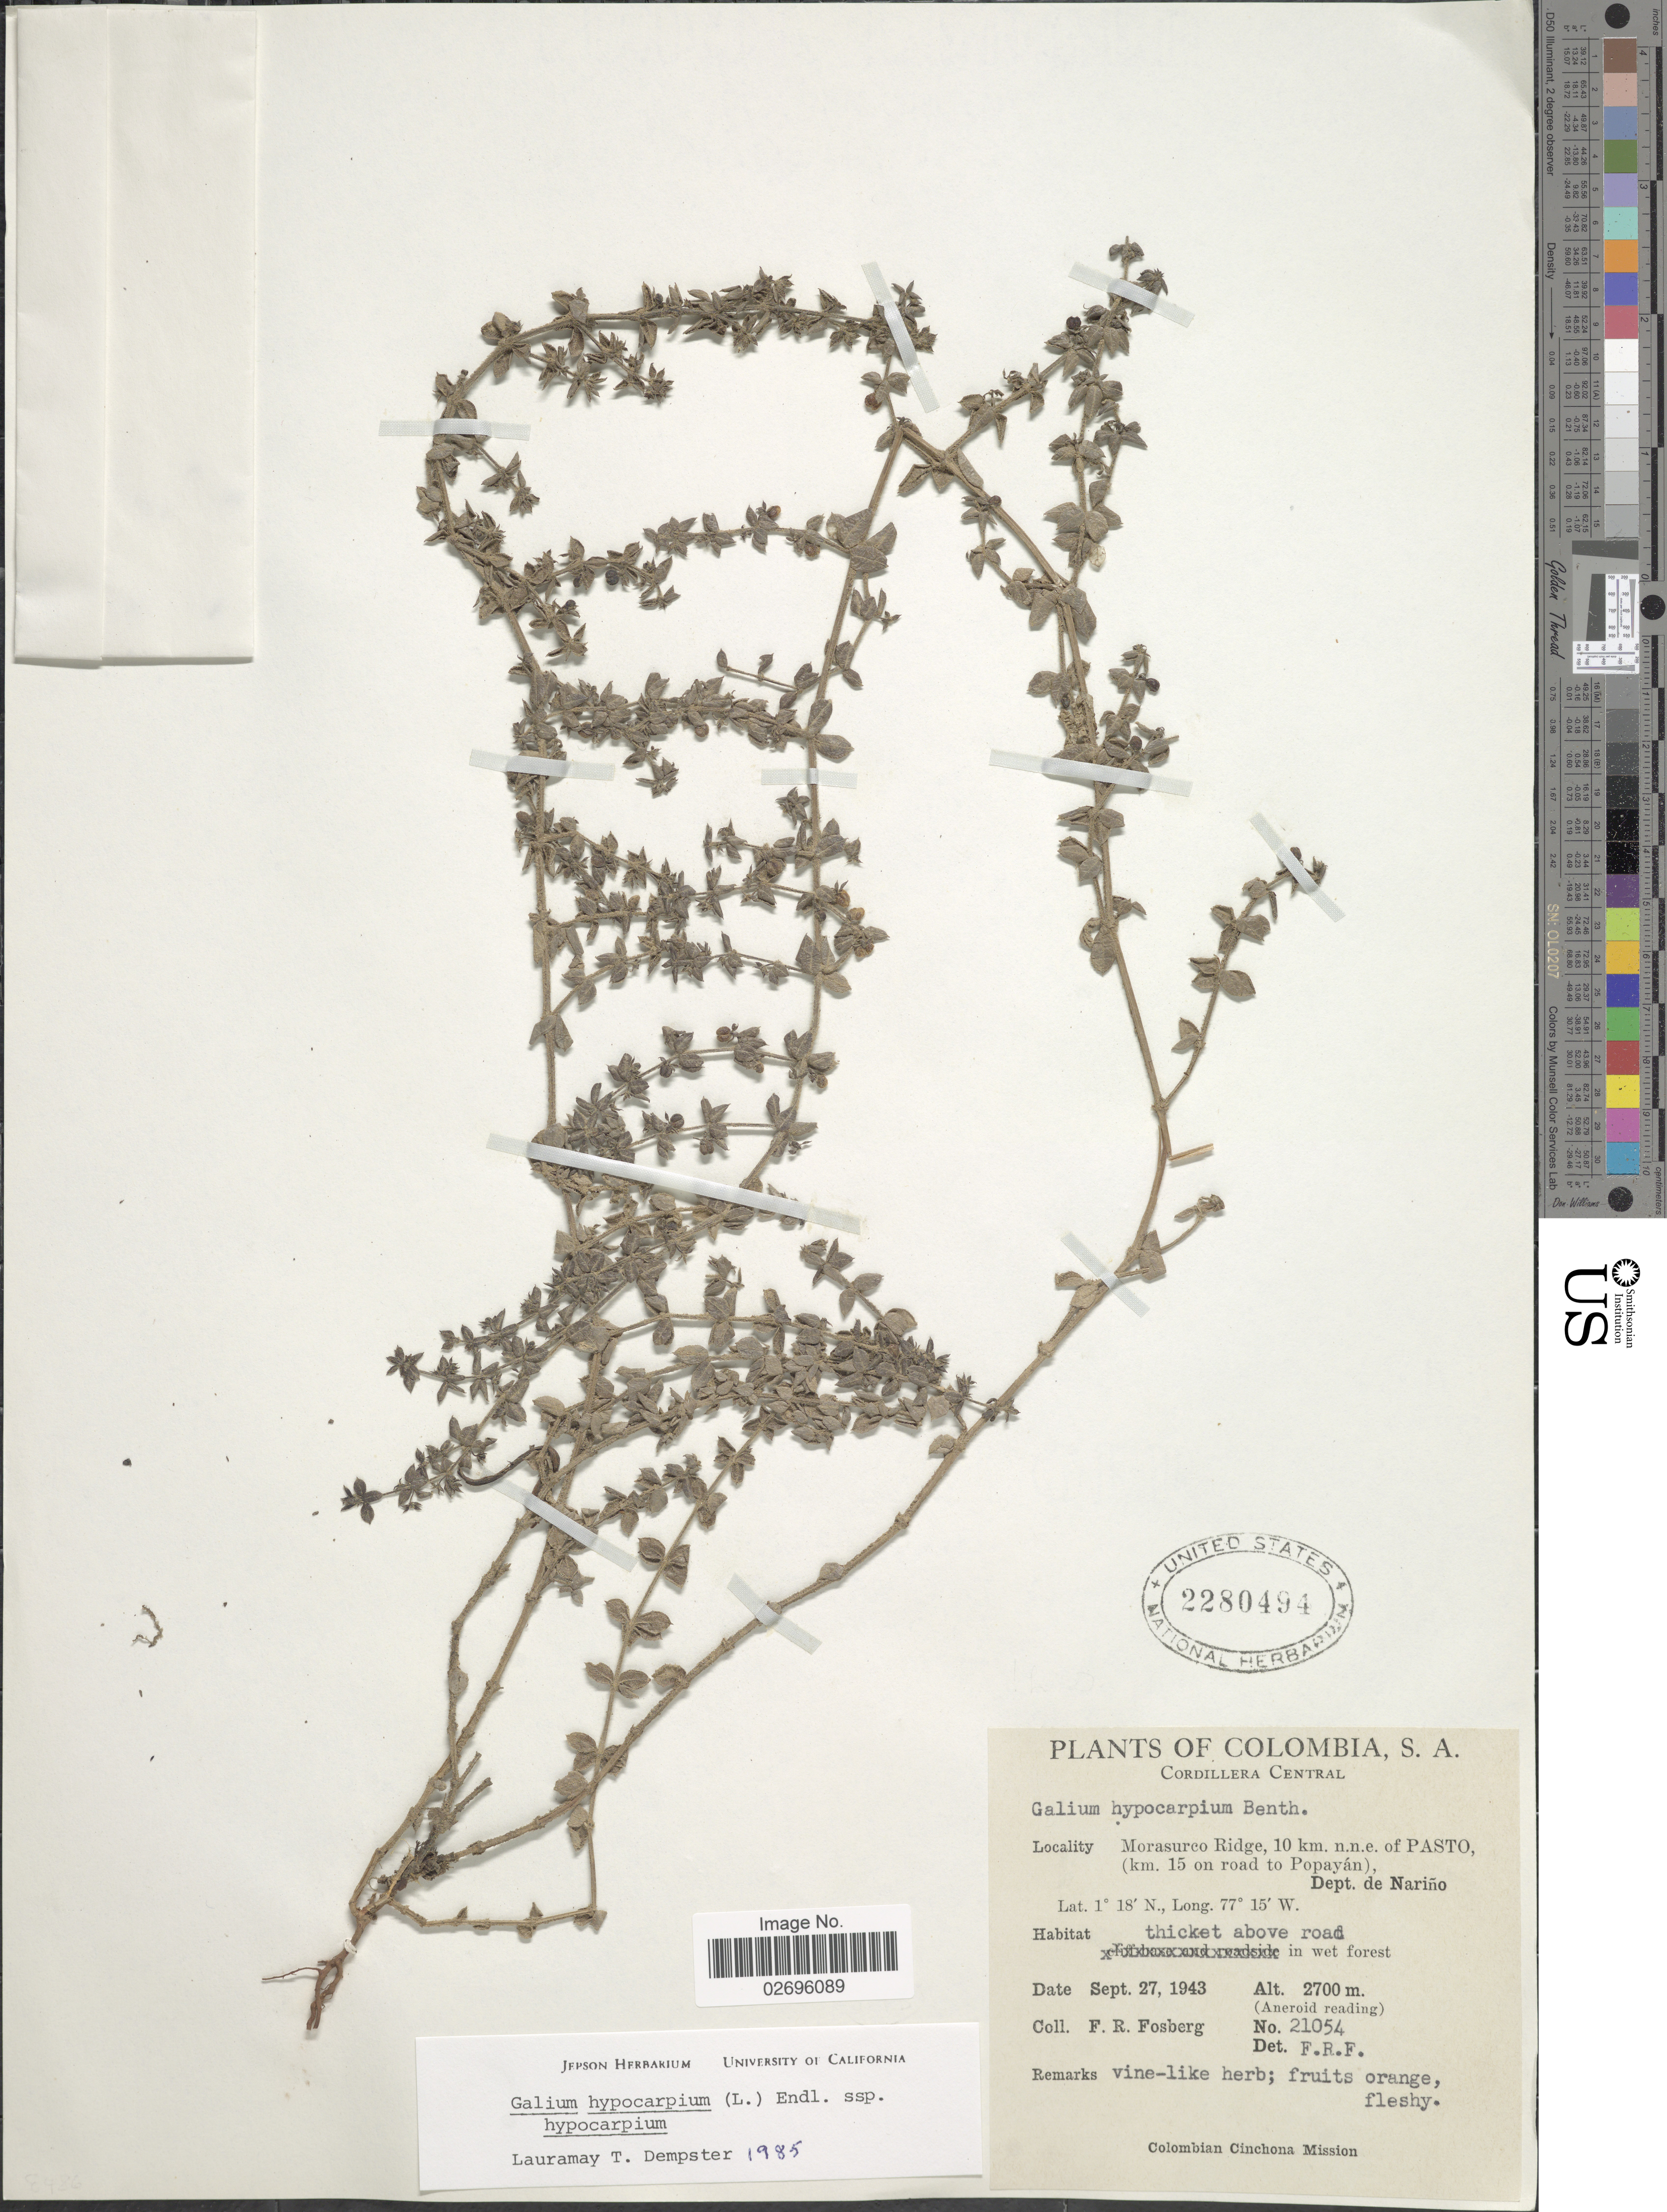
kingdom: Plantae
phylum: Tracheophyta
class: Magnoliopsida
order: Gentianales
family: Rubiaceae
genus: Galium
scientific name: Galium hypocarpium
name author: (L.) Endl. ex Griseb.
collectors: F. R. Fosberg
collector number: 21054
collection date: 1943-09-27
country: Colombia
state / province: Nariño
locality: Cordillera Central. Morasurco Ridge, 10 km. n.n.e. of Pasto, (km. 15 on road to Popayán), Dept. de Nariño.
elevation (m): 2700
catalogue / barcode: US 2280494